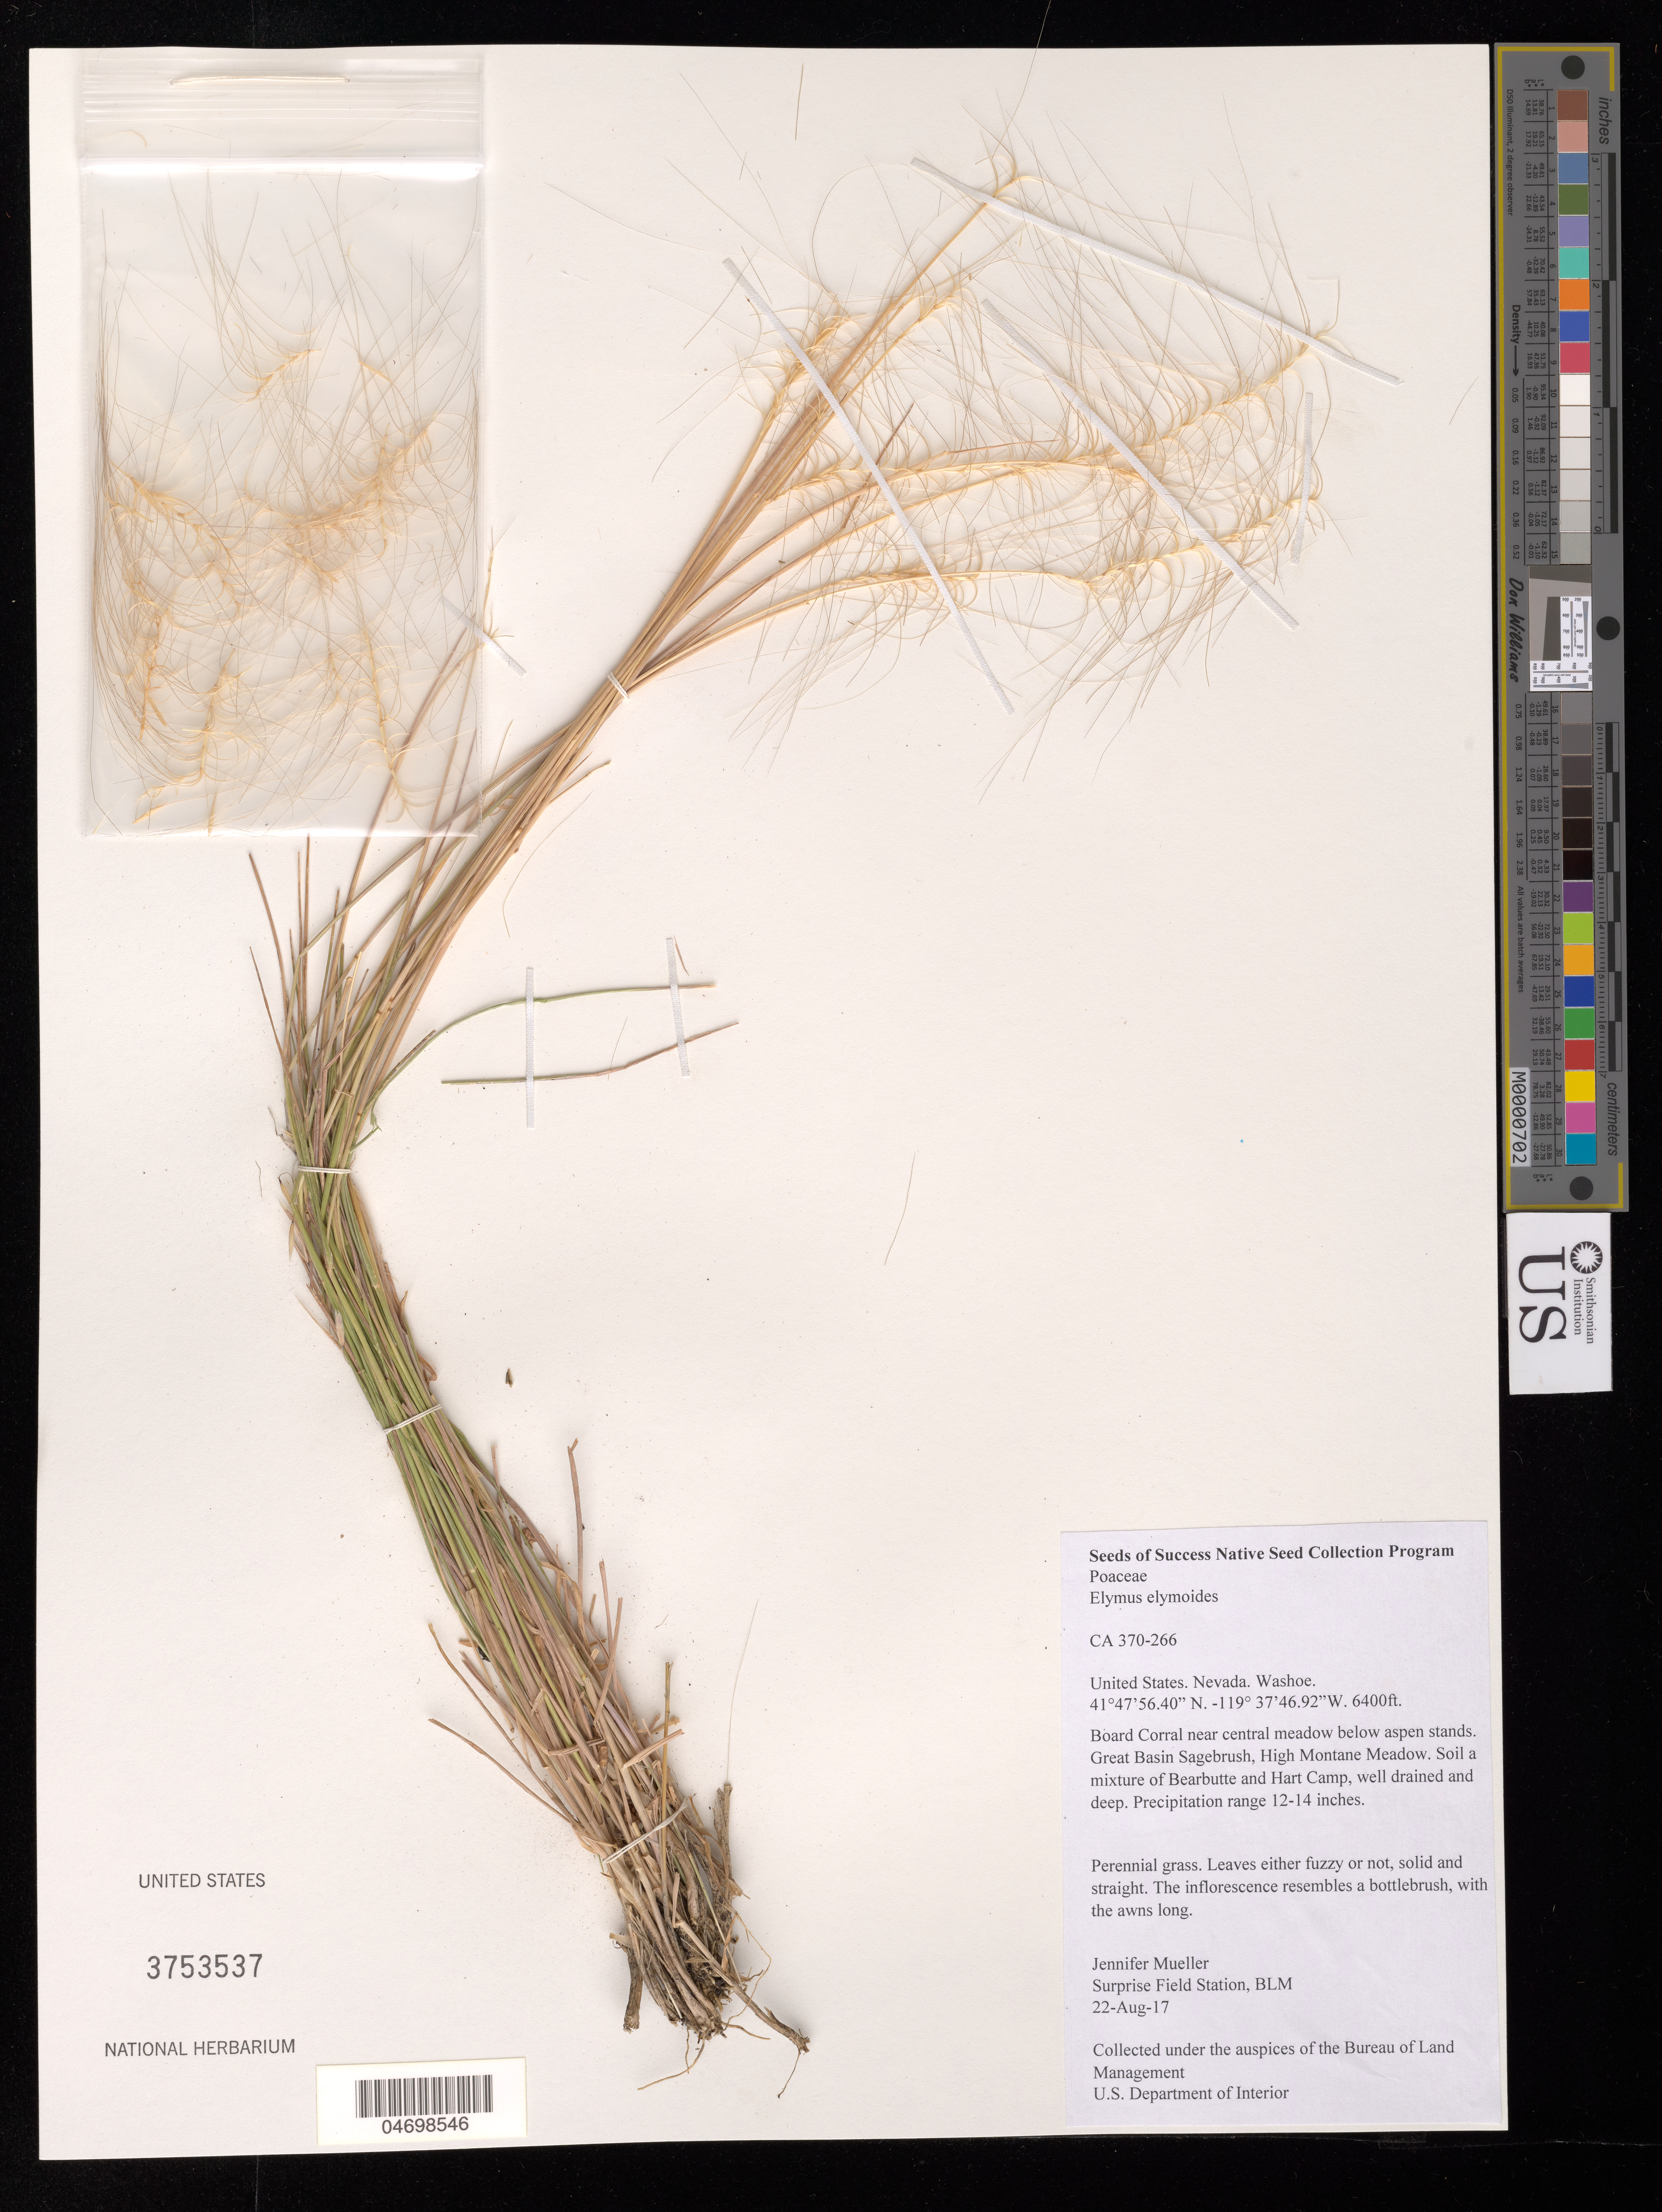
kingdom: Plantae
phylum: Tracheophyta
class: Liliopsida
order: Poales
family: Poaceae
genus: Elymus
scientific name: Elymus elymoides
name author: (Raf.) Swezey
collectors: J. Mueller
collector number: CA370-266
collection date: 2017-08-22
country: United States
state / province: Nevada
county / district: Washoe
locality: Surprise Field Station, Board Corral Meadow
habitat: Great Basin Sagebrush, High Montane Meadow. Soil a mixture of Bearbutte and Hart Camp, well drained and deep. Precipitation range 12-14 inches.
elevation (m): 1951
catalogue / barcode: US 3753537